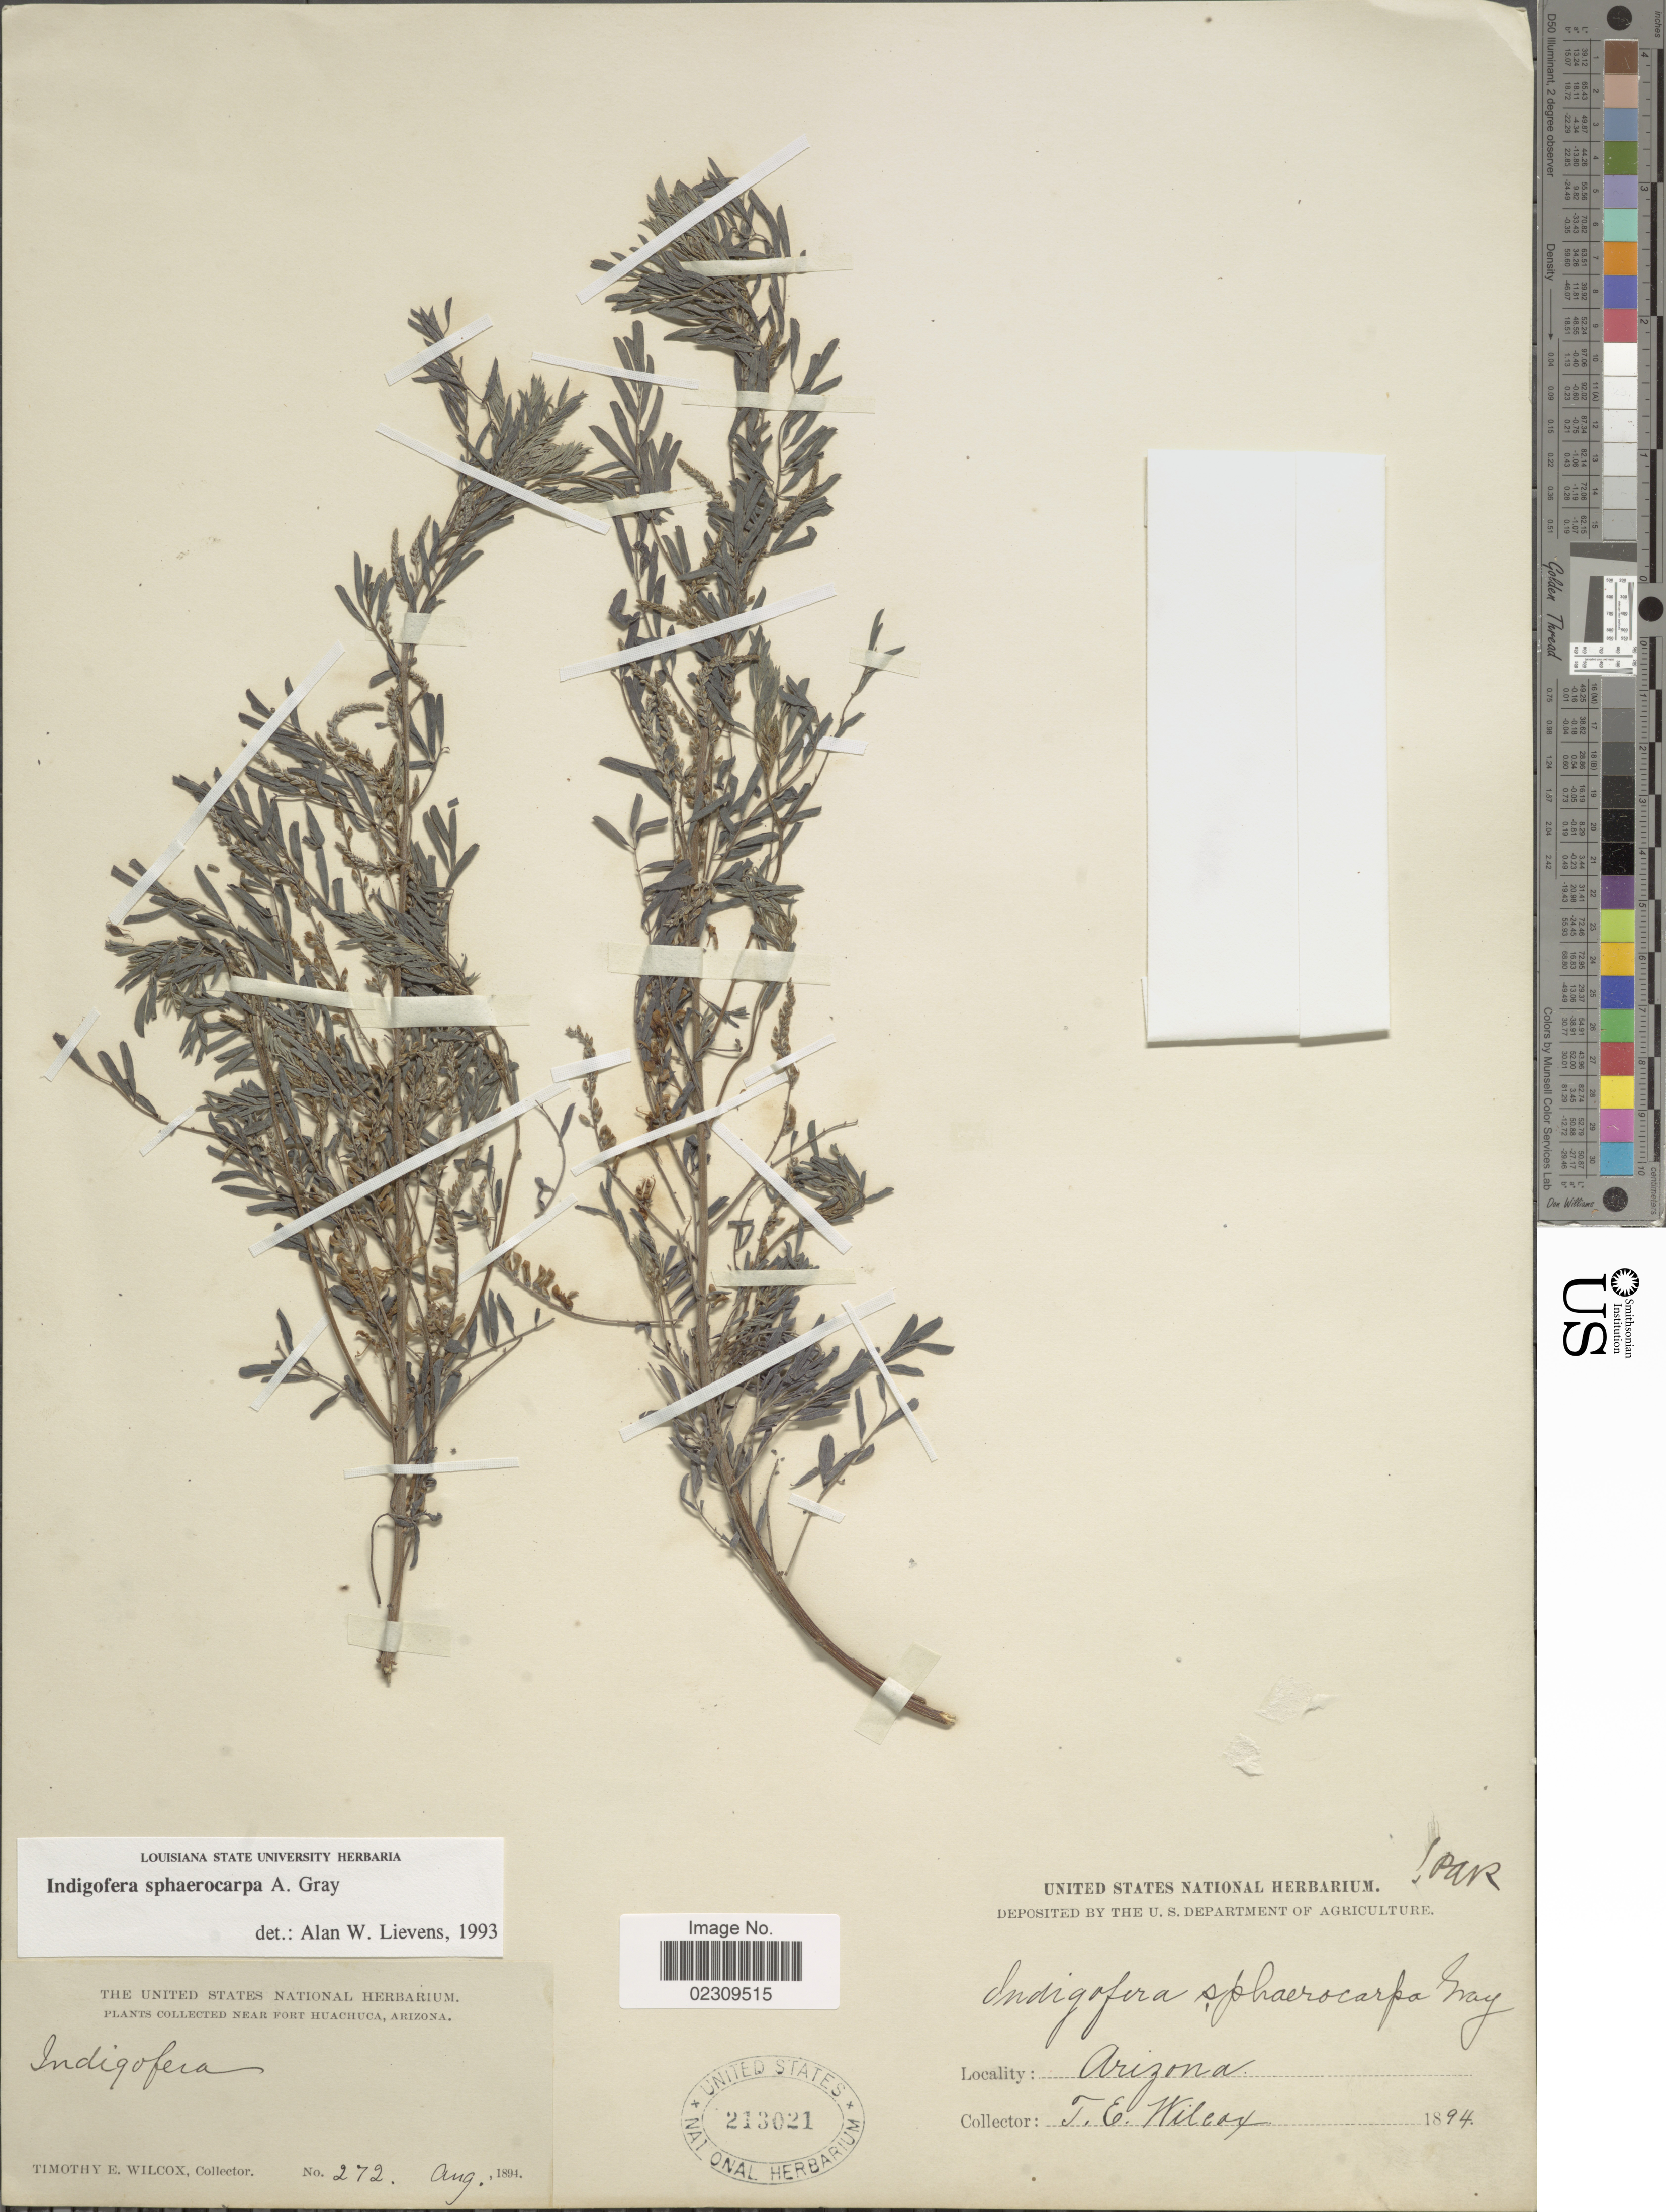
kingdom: Plantae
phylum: Tracheophyta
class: Magnoliopsida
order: Fabales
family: Fabaceae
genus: Indigofera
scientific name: Indigofera sphaerocarpa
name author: A. Gray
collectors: T. E. Wilcox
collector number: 272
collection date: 1894-08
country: United States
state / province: Arizona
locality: Near Fort Huachuca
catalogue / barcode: US 213021